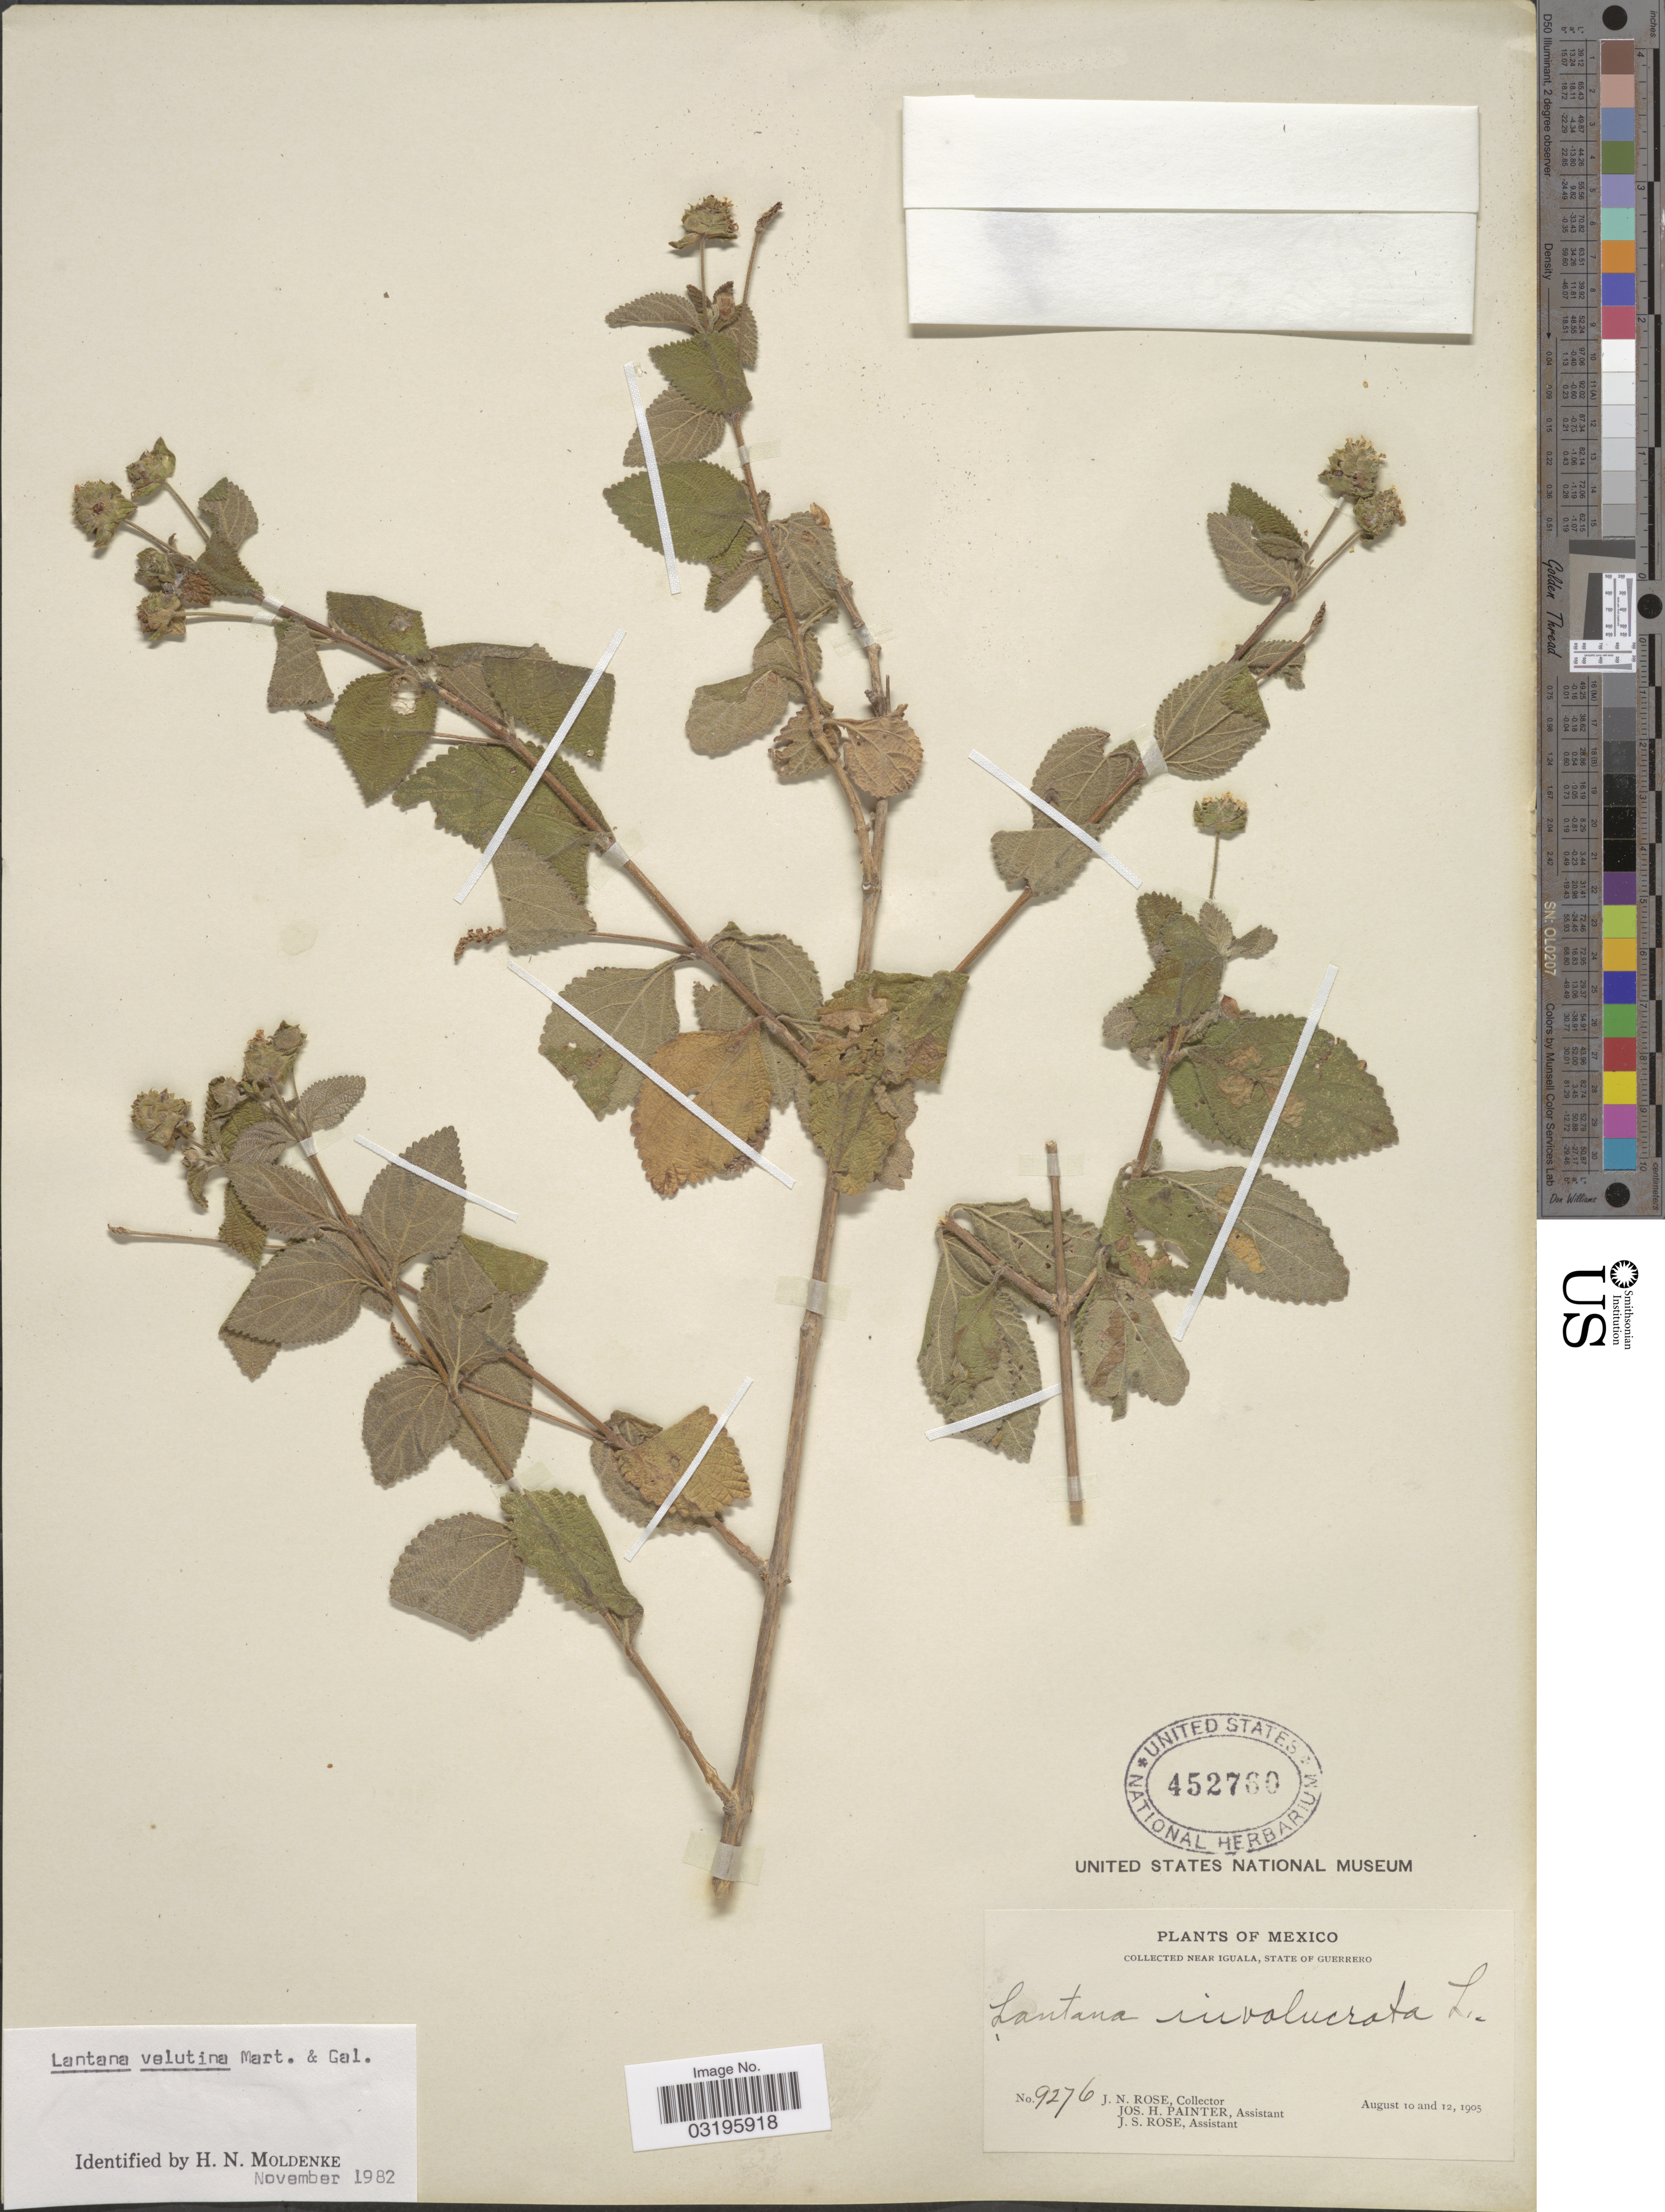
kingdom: Plantae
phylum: Tracheophyta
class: Magnoliopsida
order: Lamiales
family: Verbenaceae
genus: Lantana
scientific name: Lantana velutina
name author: M. Martens & Galeotti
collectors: J. N. Rose, J. H. Painter & J. S. Rose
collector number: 9276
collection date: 1905-08-10/1905-08-12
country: Mexico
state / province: Guerrero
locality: Near Iguala.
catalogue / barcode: US 452760